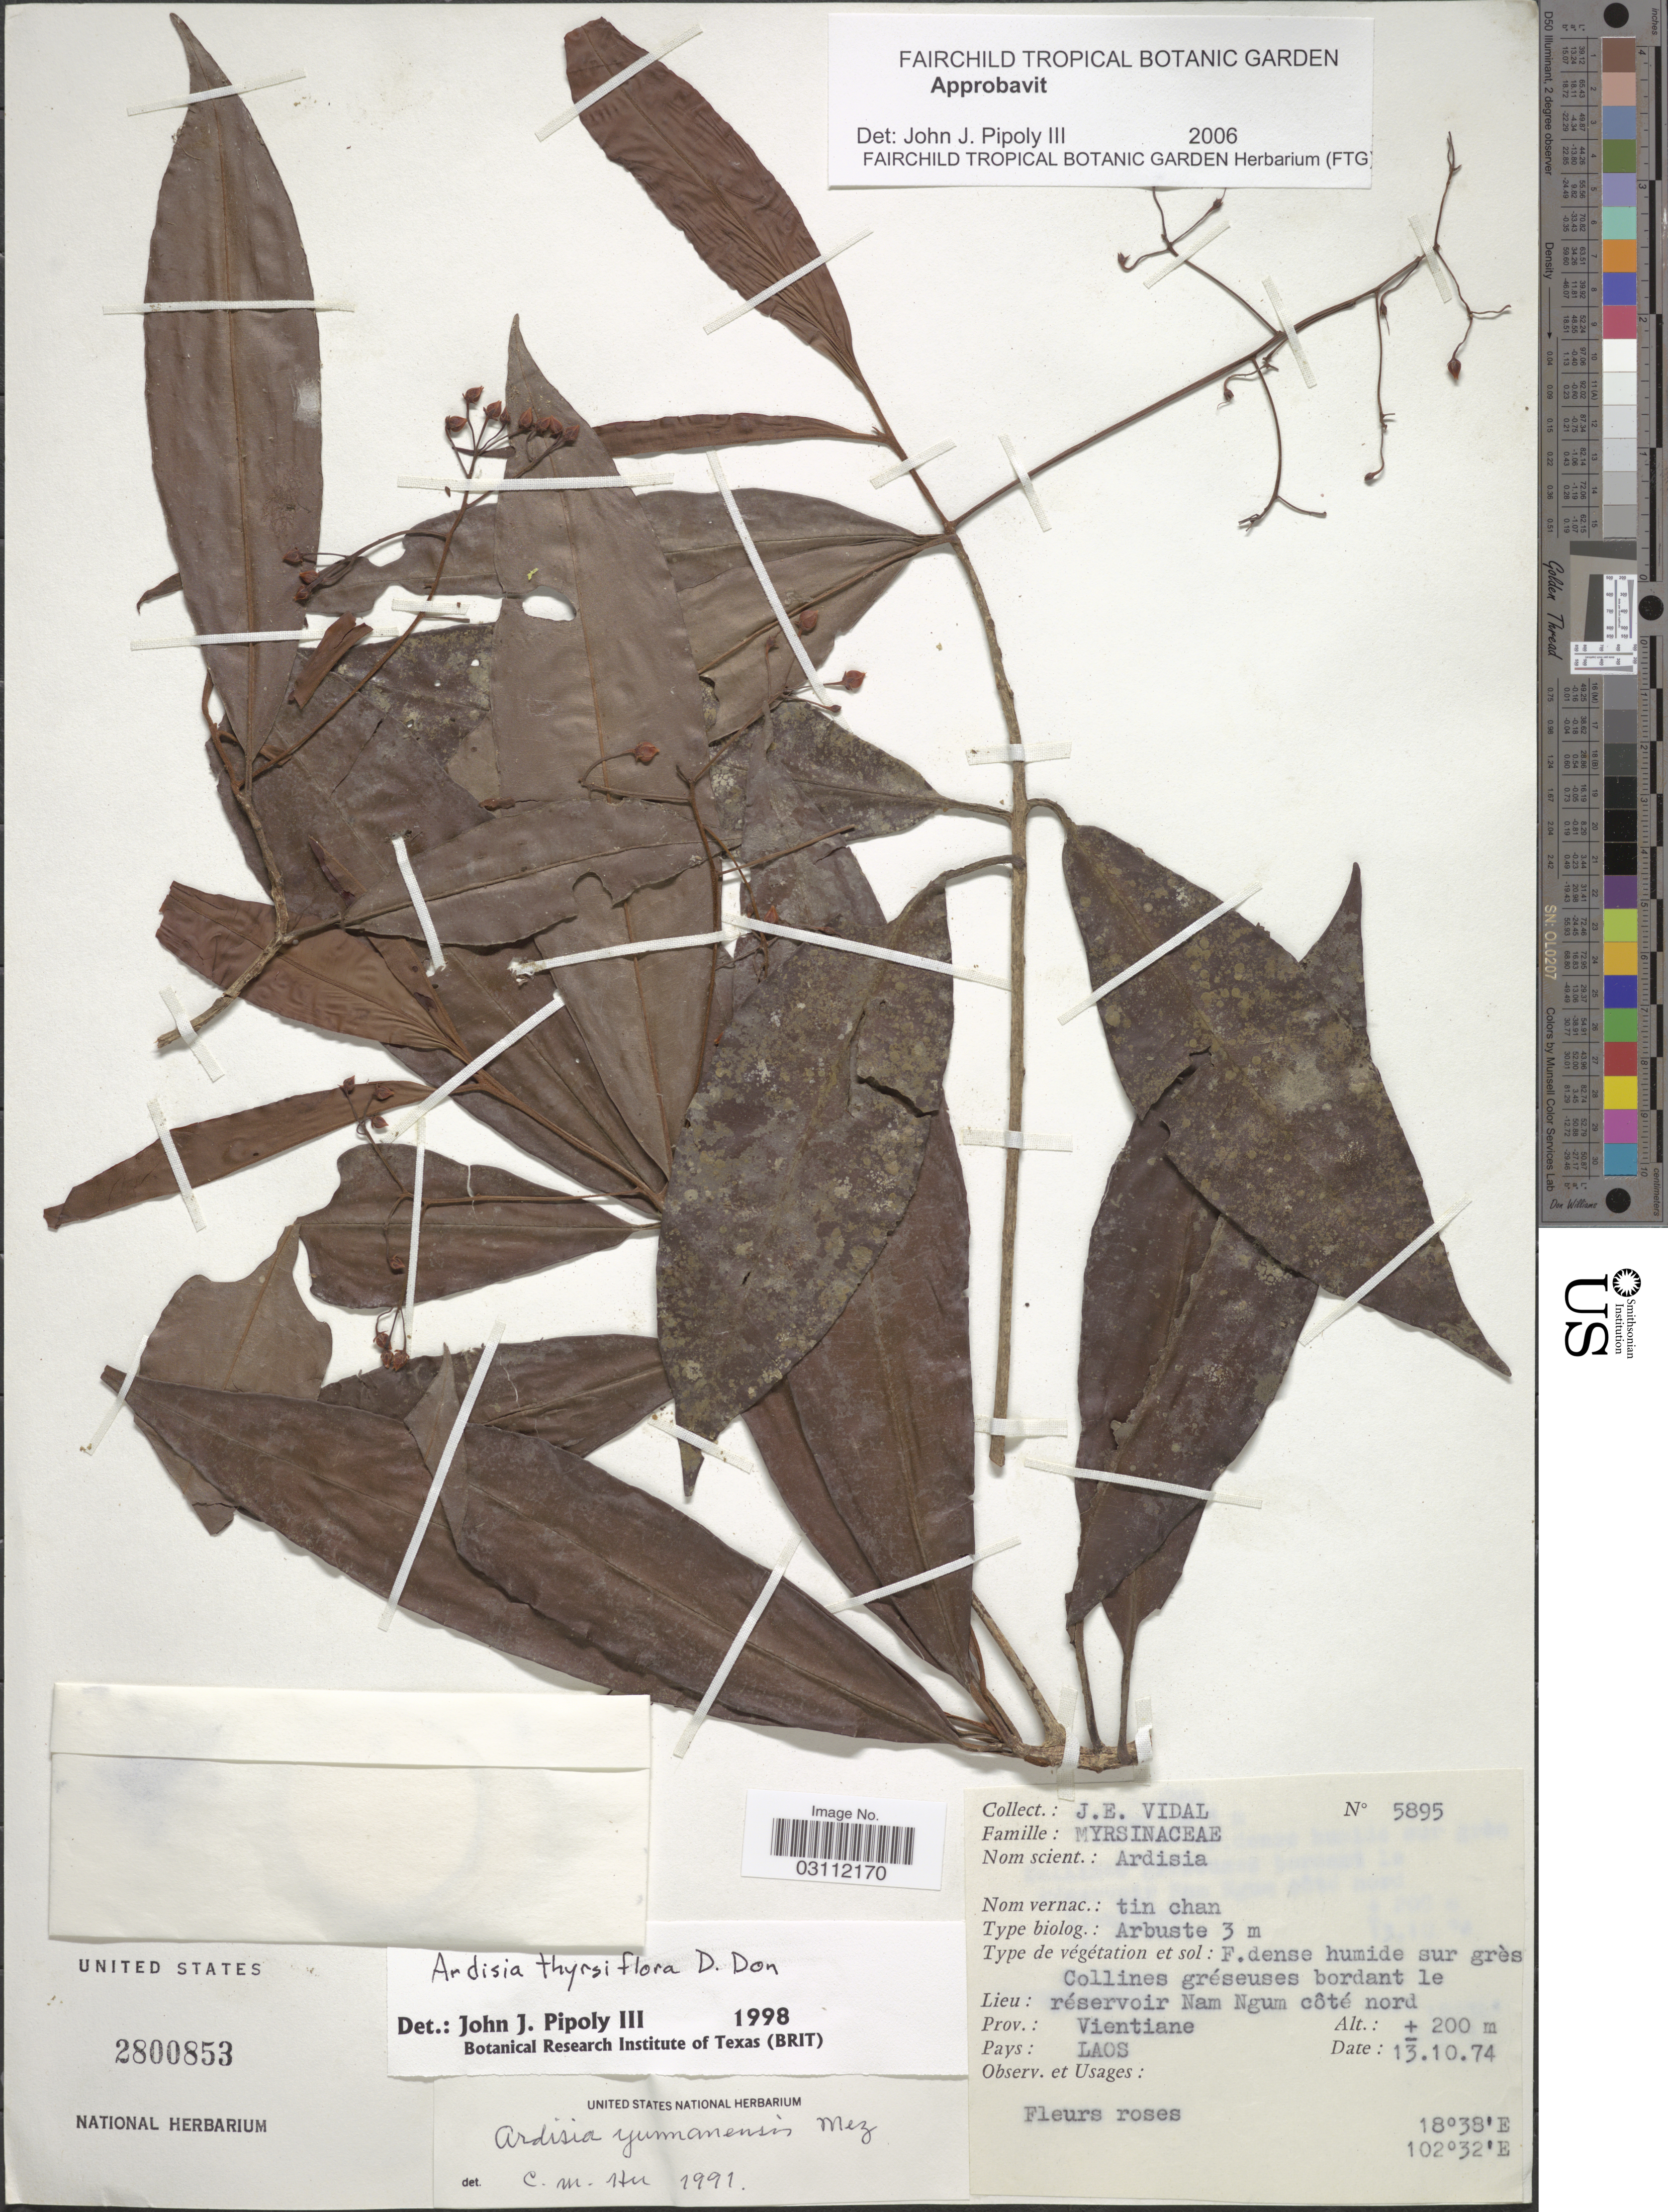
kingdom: Plantae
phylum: Tracheophyta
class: Magnoliopsida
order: Ericales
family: Primulaceae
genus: Ardisia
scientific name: Ardisia thyrsiflora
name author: D. Don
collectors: J. E. Vidal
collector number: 5895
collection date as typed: Transcribed d/m/y: 13/10/74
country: Laos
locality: Le réservoir Nam Ngum côte nord. Prov.: Vientiane.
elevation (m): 200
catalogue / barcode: US 2800853